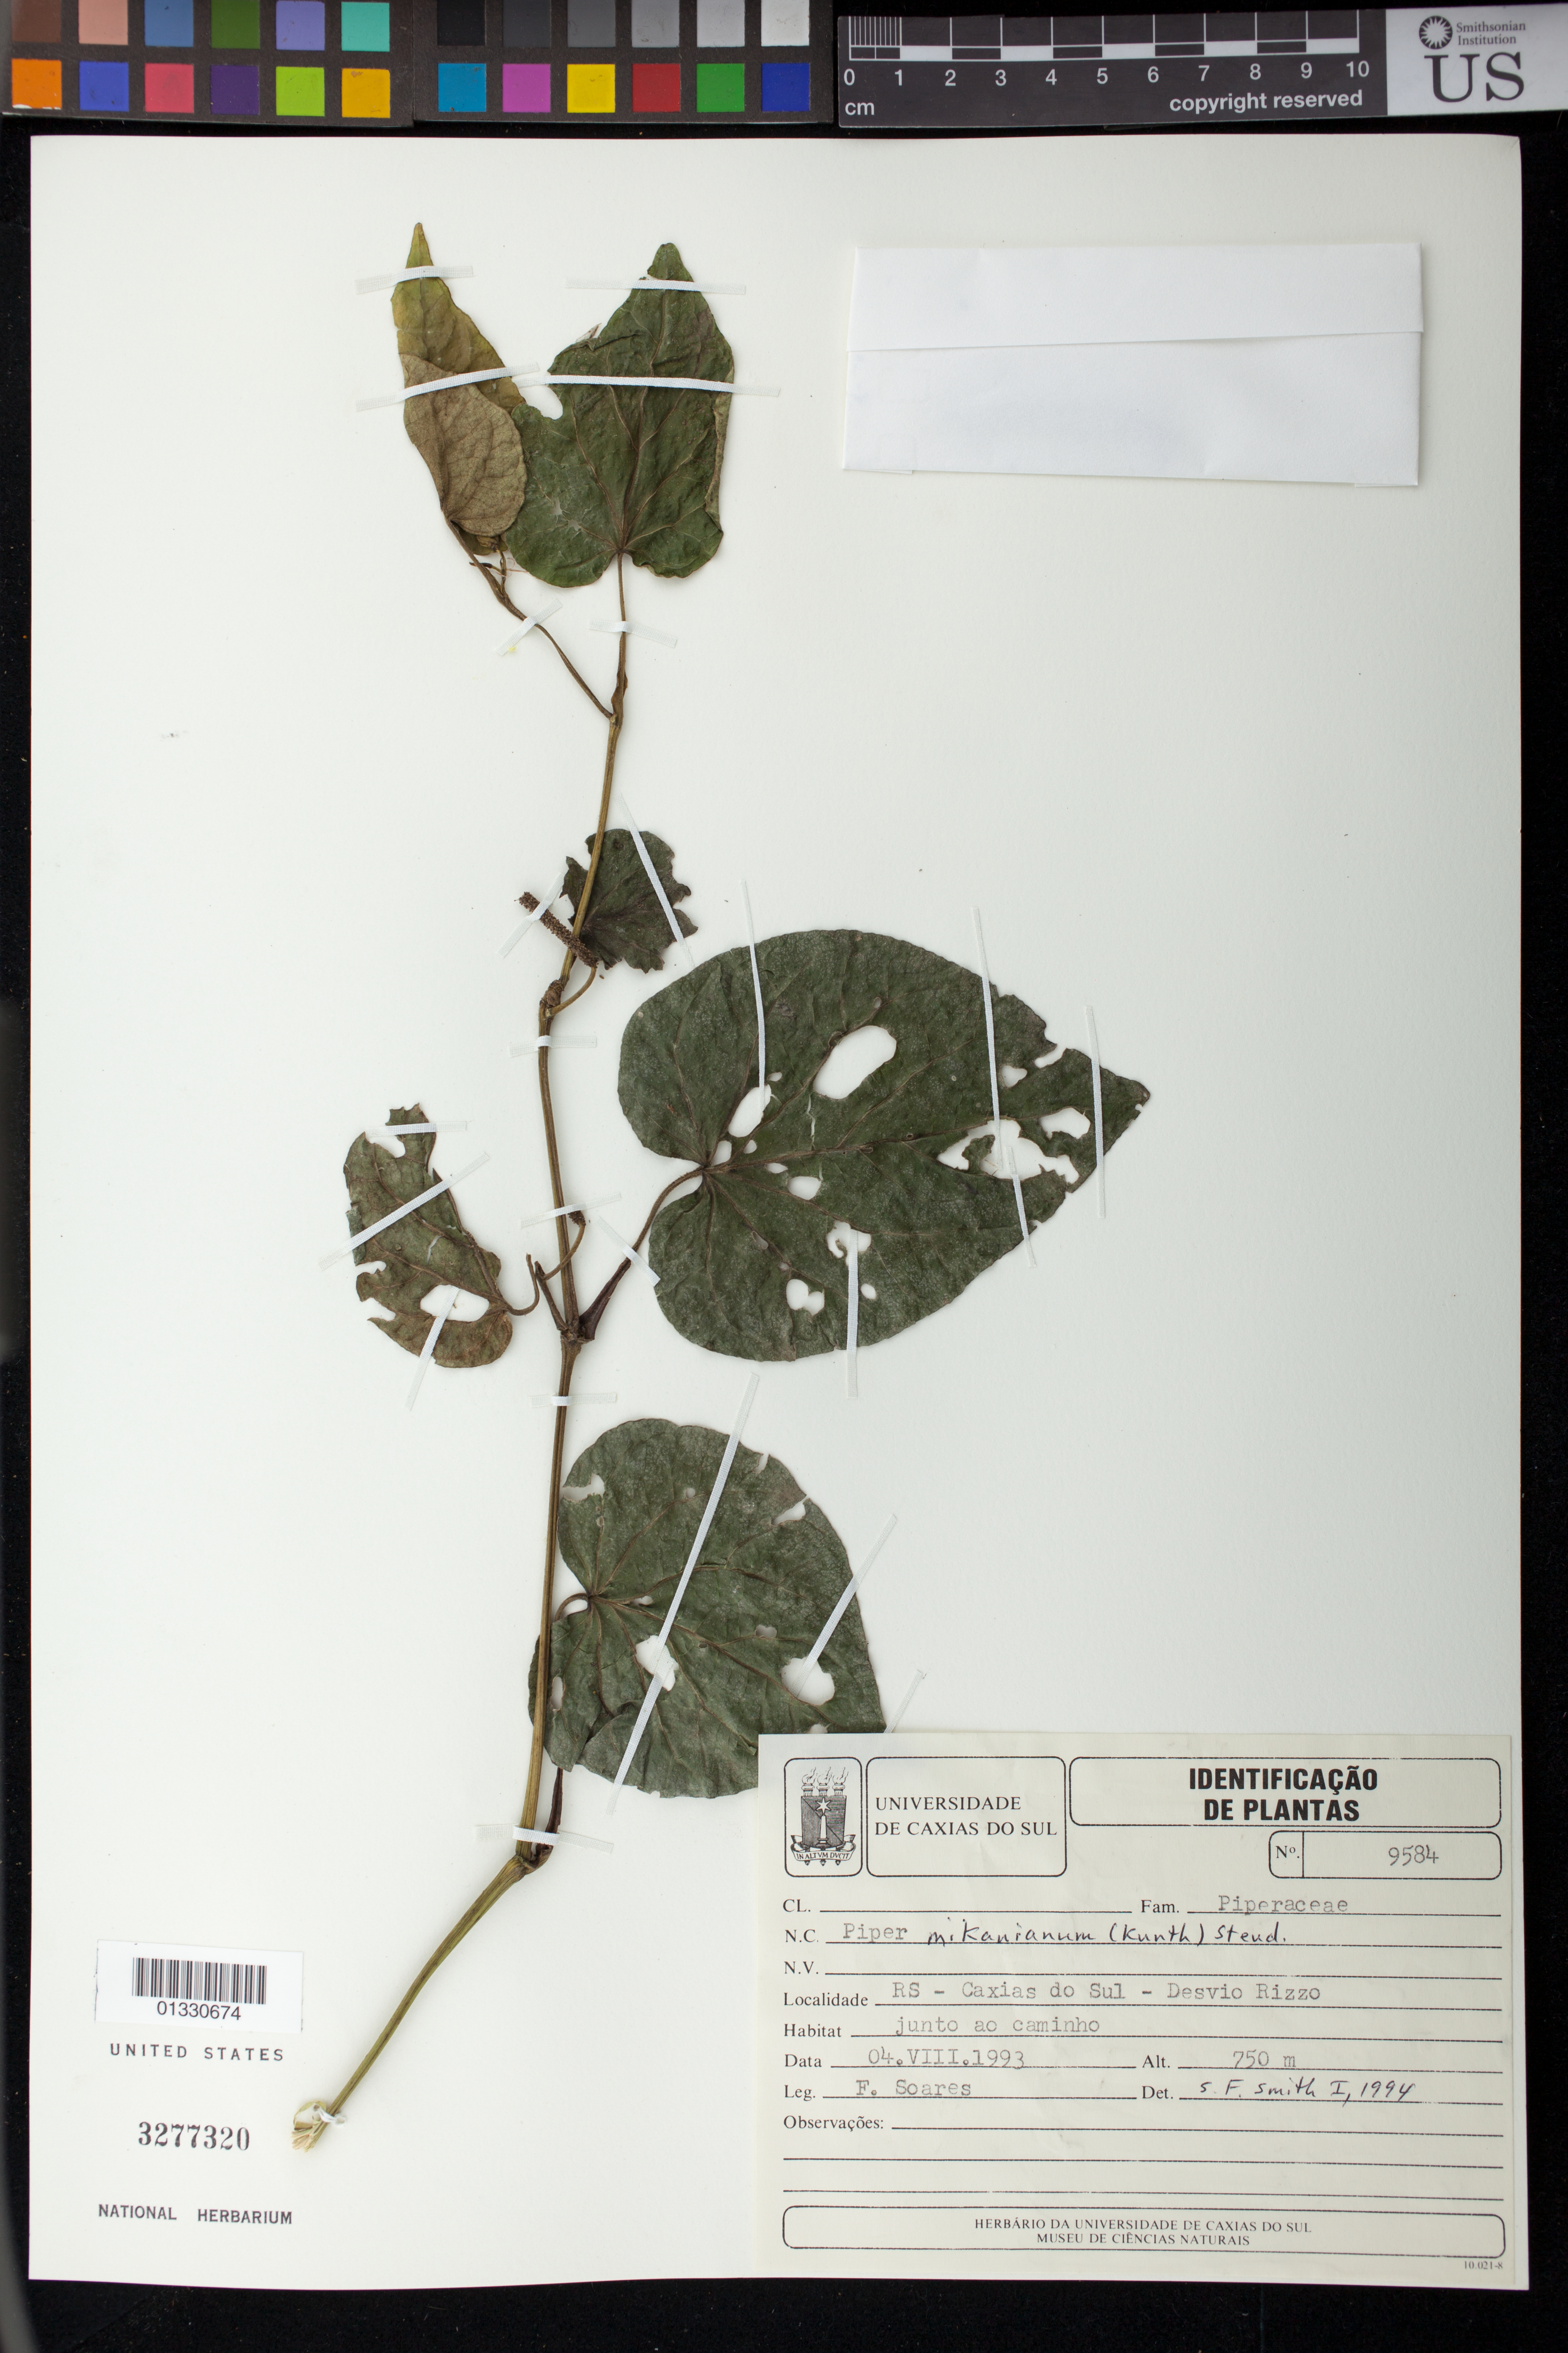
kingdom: Plantae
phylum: Tracheophyta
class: Magnoliopsida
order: Piperales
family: Piperaceae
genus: Piper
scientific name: Piper mikanianum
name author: Kunth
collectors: F. Soares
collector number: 9584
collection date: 1993-08-04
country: Brazil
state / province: Rio Grande do Sul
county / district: Caxias do Sul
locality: Desvio Rizzo, junto ao caminho.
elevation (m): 750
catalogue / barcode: US 3277320